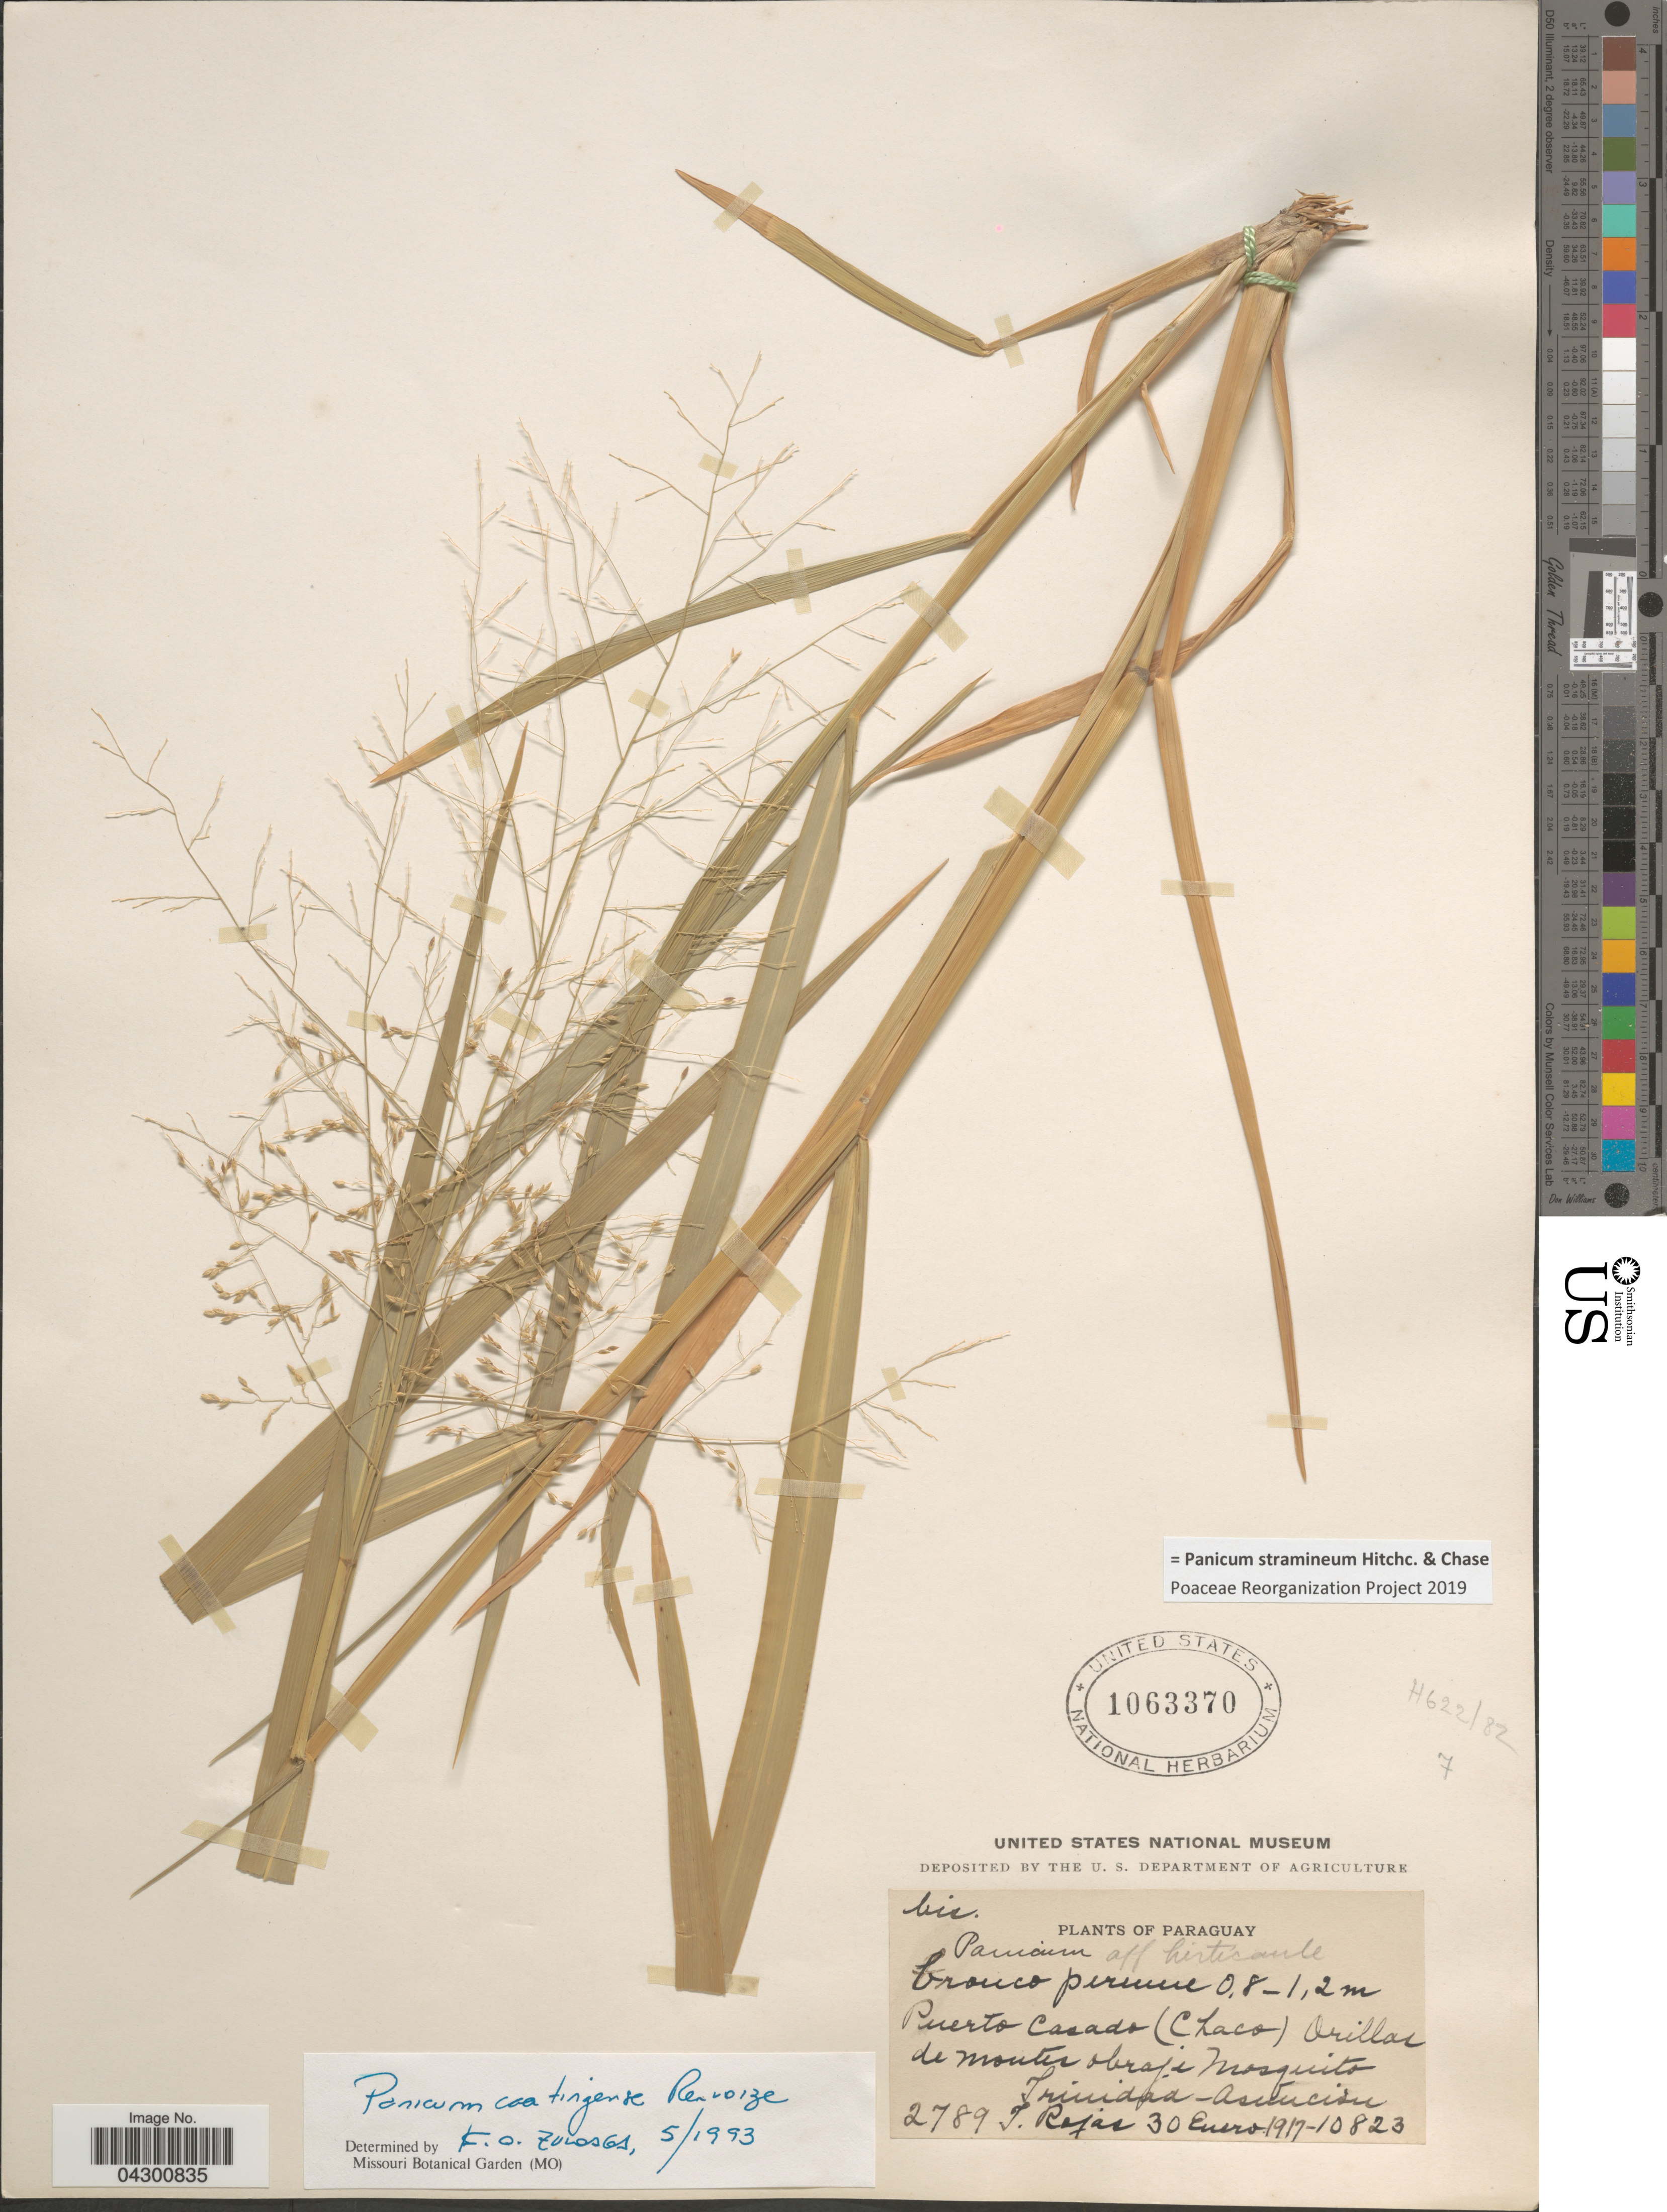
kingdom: Plantae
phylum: Tracheophyta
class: Liliopsida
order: Poales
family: Poaceae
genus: Panicum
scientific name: Panicum stramineum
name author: Hitchc. & Chase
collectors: T. Rojas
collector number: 2789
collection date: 1917-01-30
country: Paraguay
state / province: Asuncion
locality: Puerto Casado (Chaco) Orillas de montes obraje Mosquito. Trinidad-Asunción.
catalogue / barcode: US 1063370